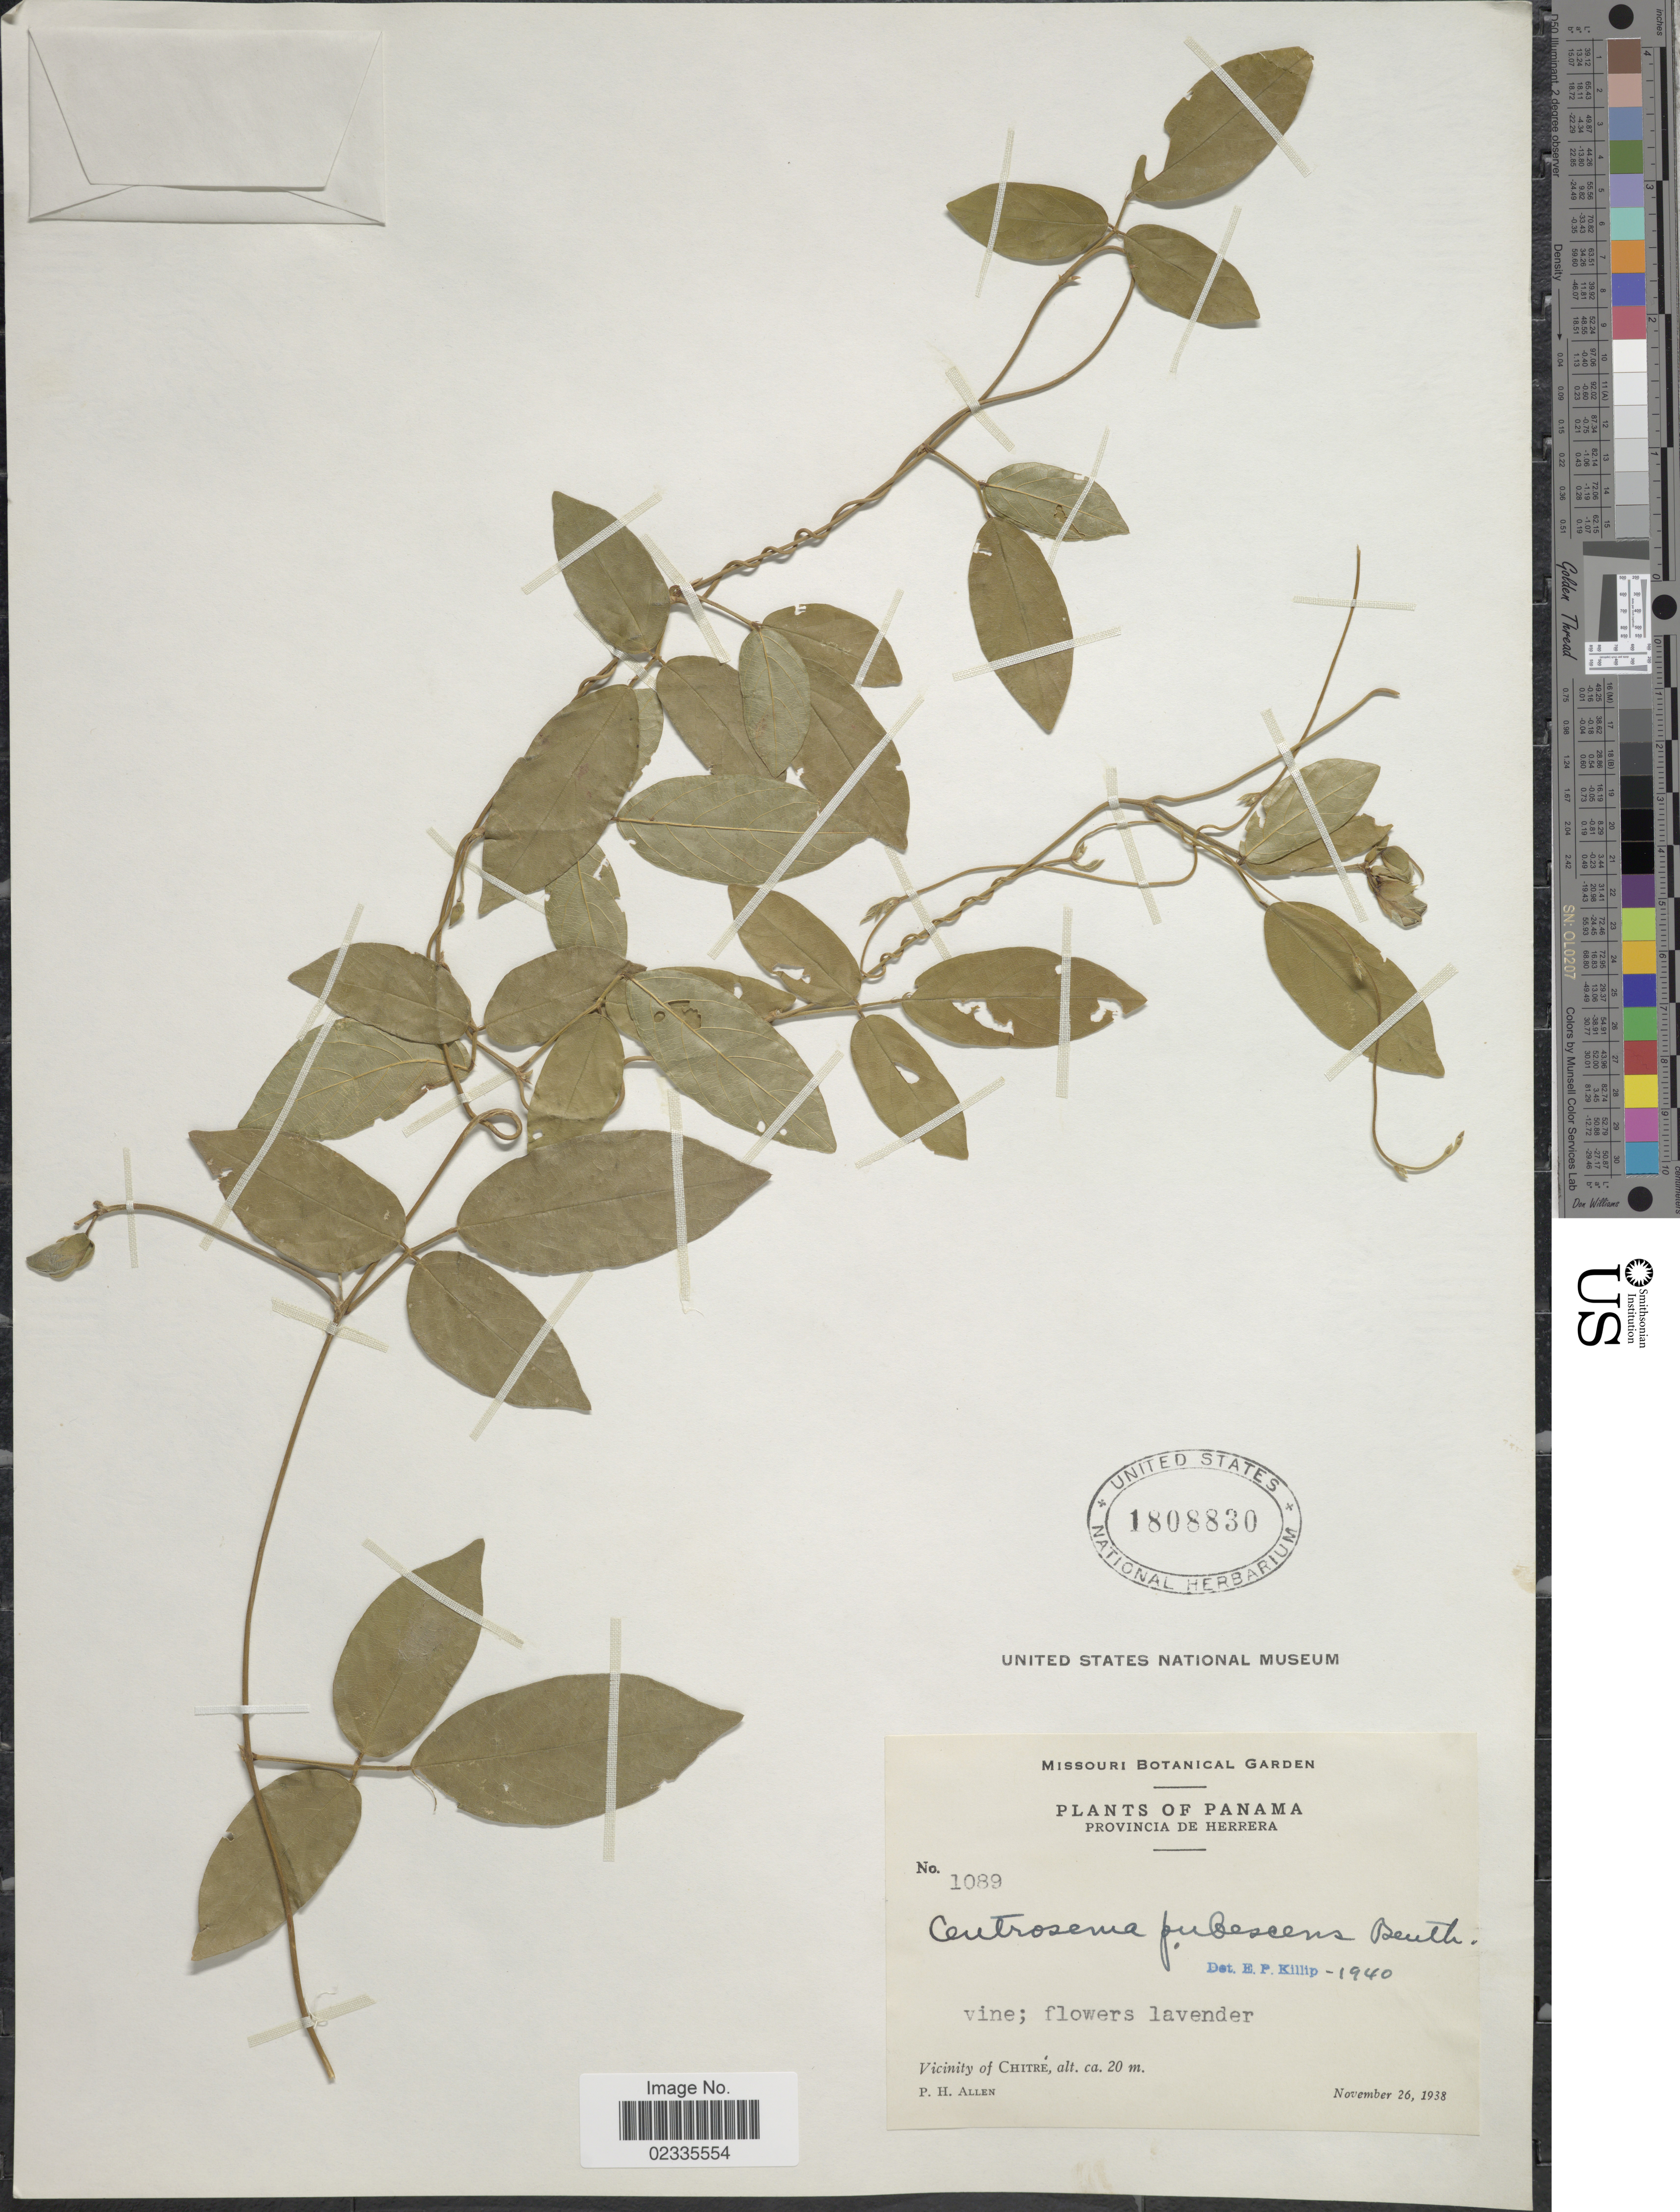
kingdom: Plantae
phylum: Tracheophyta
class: Magnoliopsida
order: Fabales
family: Fabaceae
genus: Centrosema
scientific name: Centrosema pubescens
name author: Benth.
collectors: P. H. Allen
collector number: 1089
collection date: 1938-11-26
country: Panama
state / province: Herrera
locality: Vicinity of Chitre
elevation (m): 20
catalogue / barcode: US 1808830